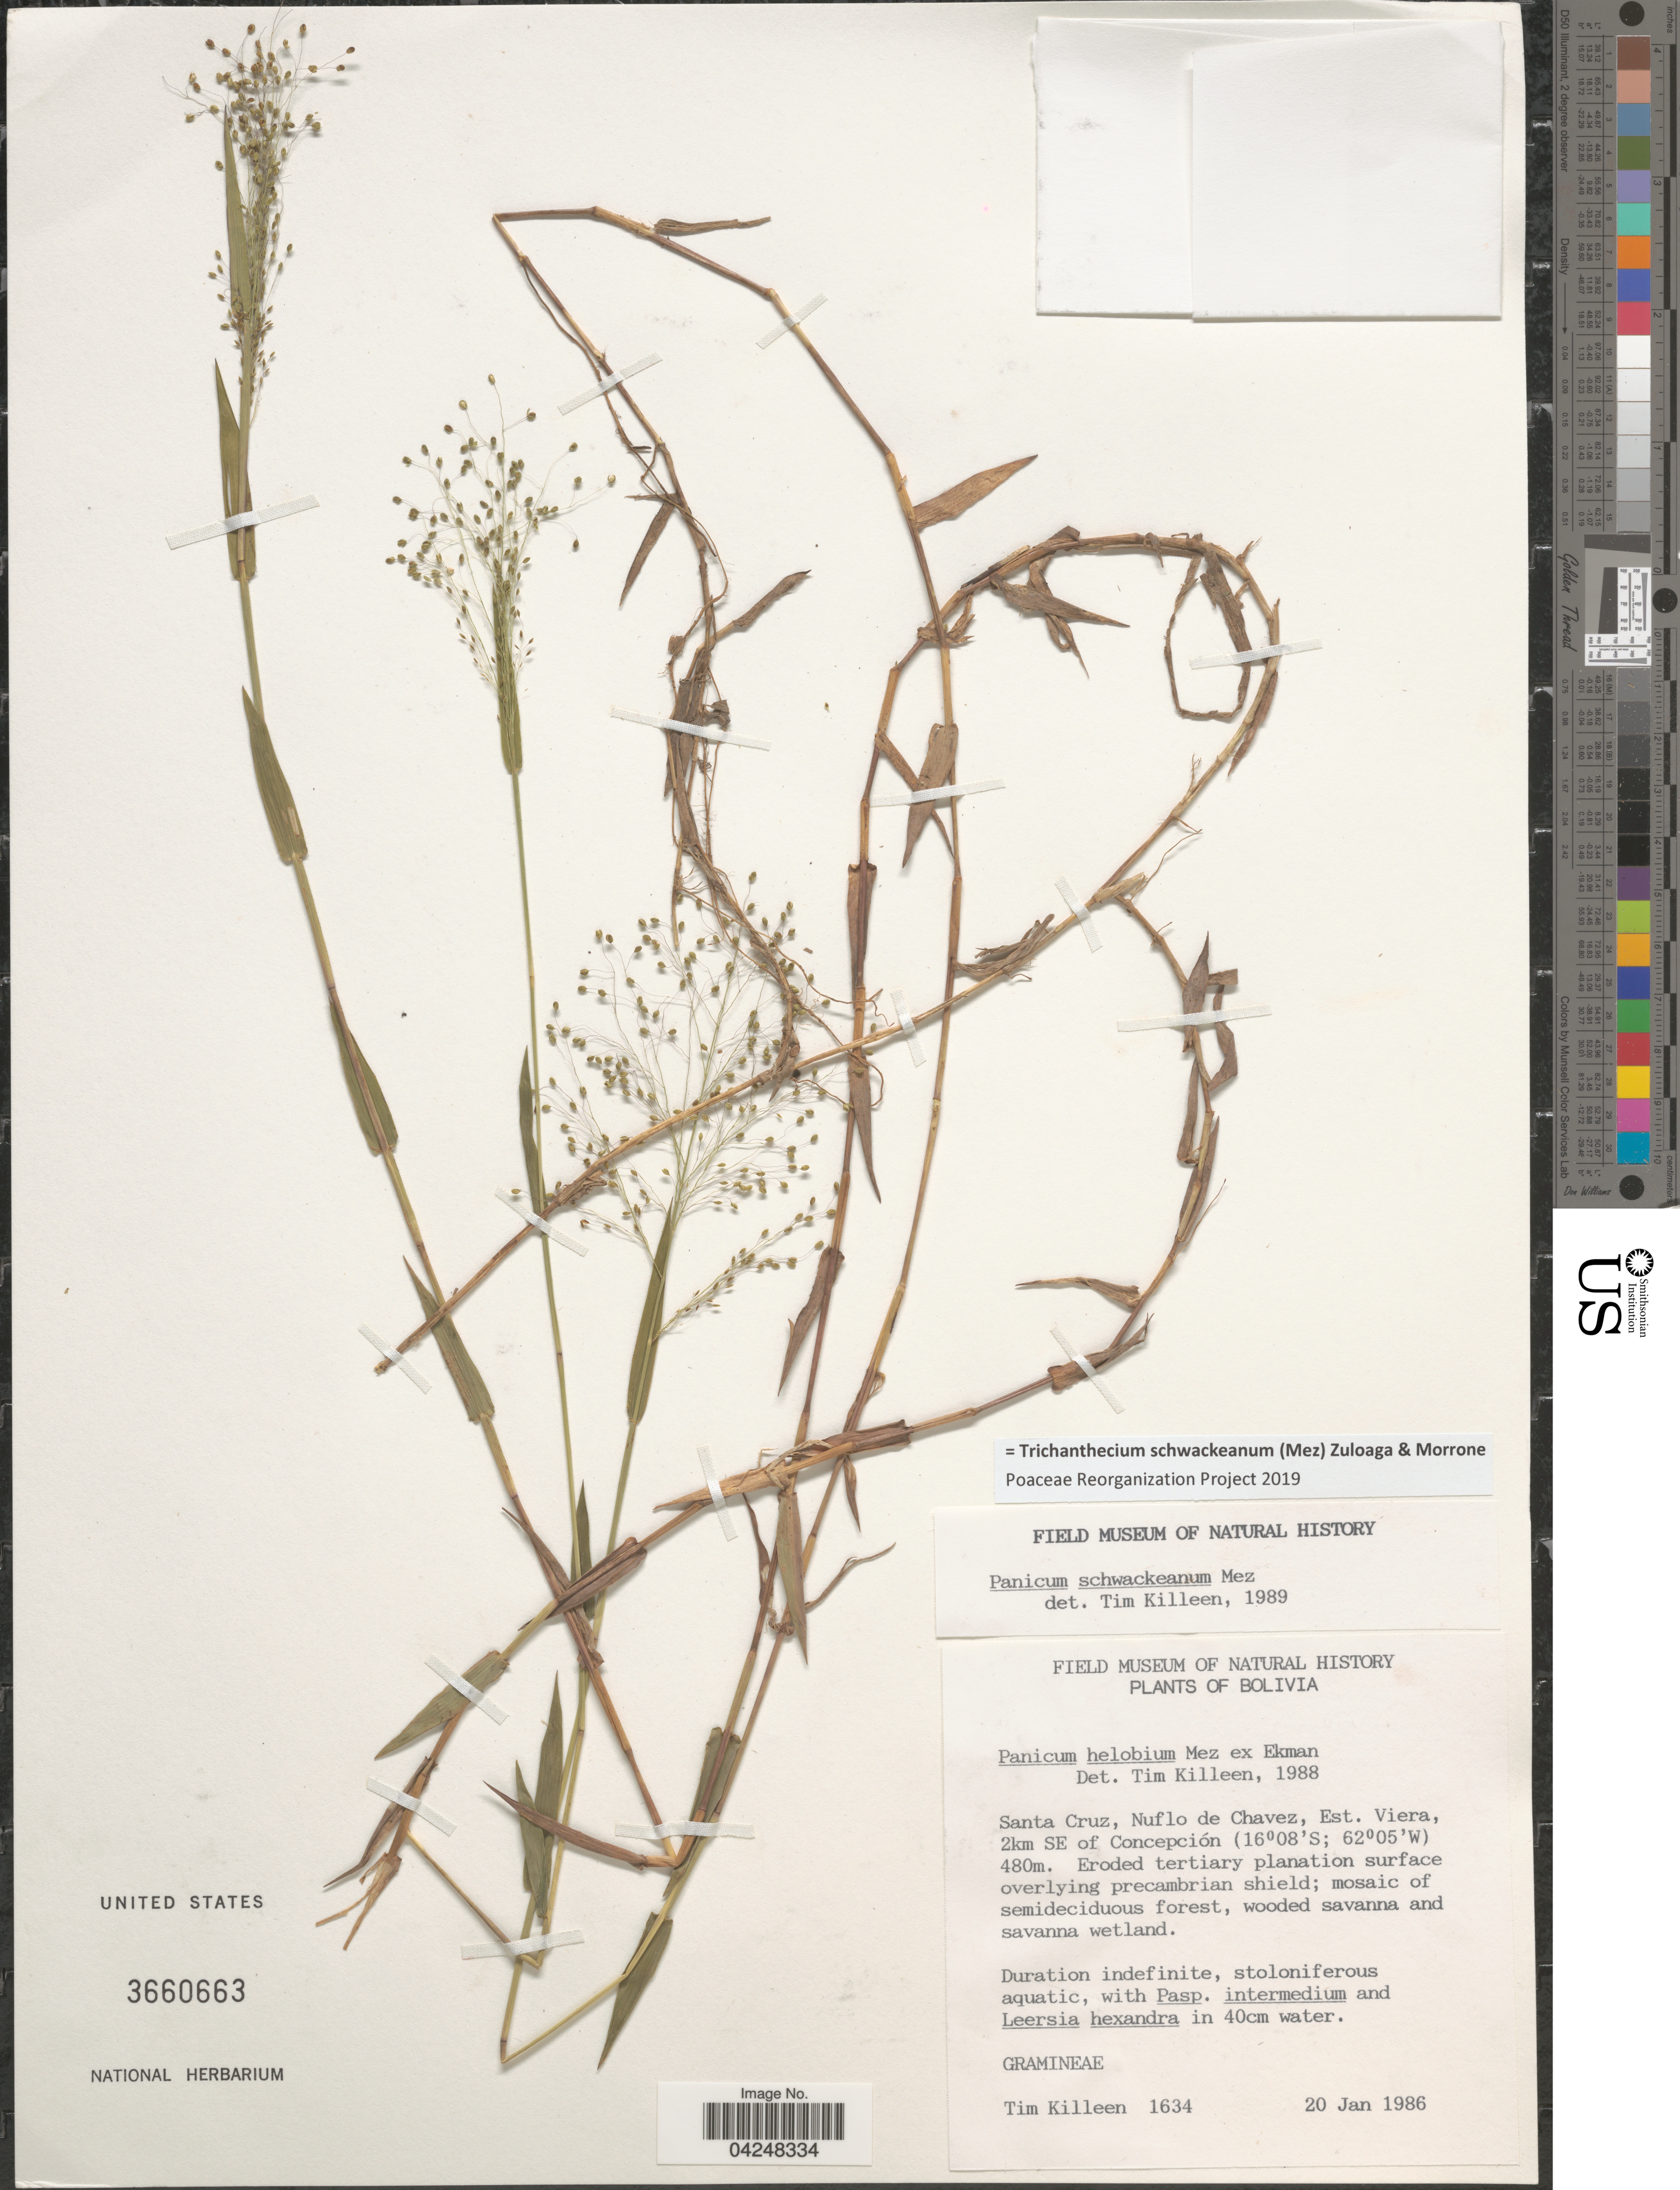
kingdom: Plantae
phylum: Tracheophyta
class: Liliopsida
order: Poales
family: Poaceae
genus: Trichanthecium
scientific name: Trichanthecium schwackeanum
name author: (Mez) Zuloaga & Morrone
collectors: T. J. Killeen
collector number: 1634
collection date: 1986-01-20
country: Bolivia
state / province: Santa Cruz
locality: Nuflo de Chavez, Est. Viera, 2km S of Concepción.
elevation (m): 480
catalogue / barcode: US 3660663